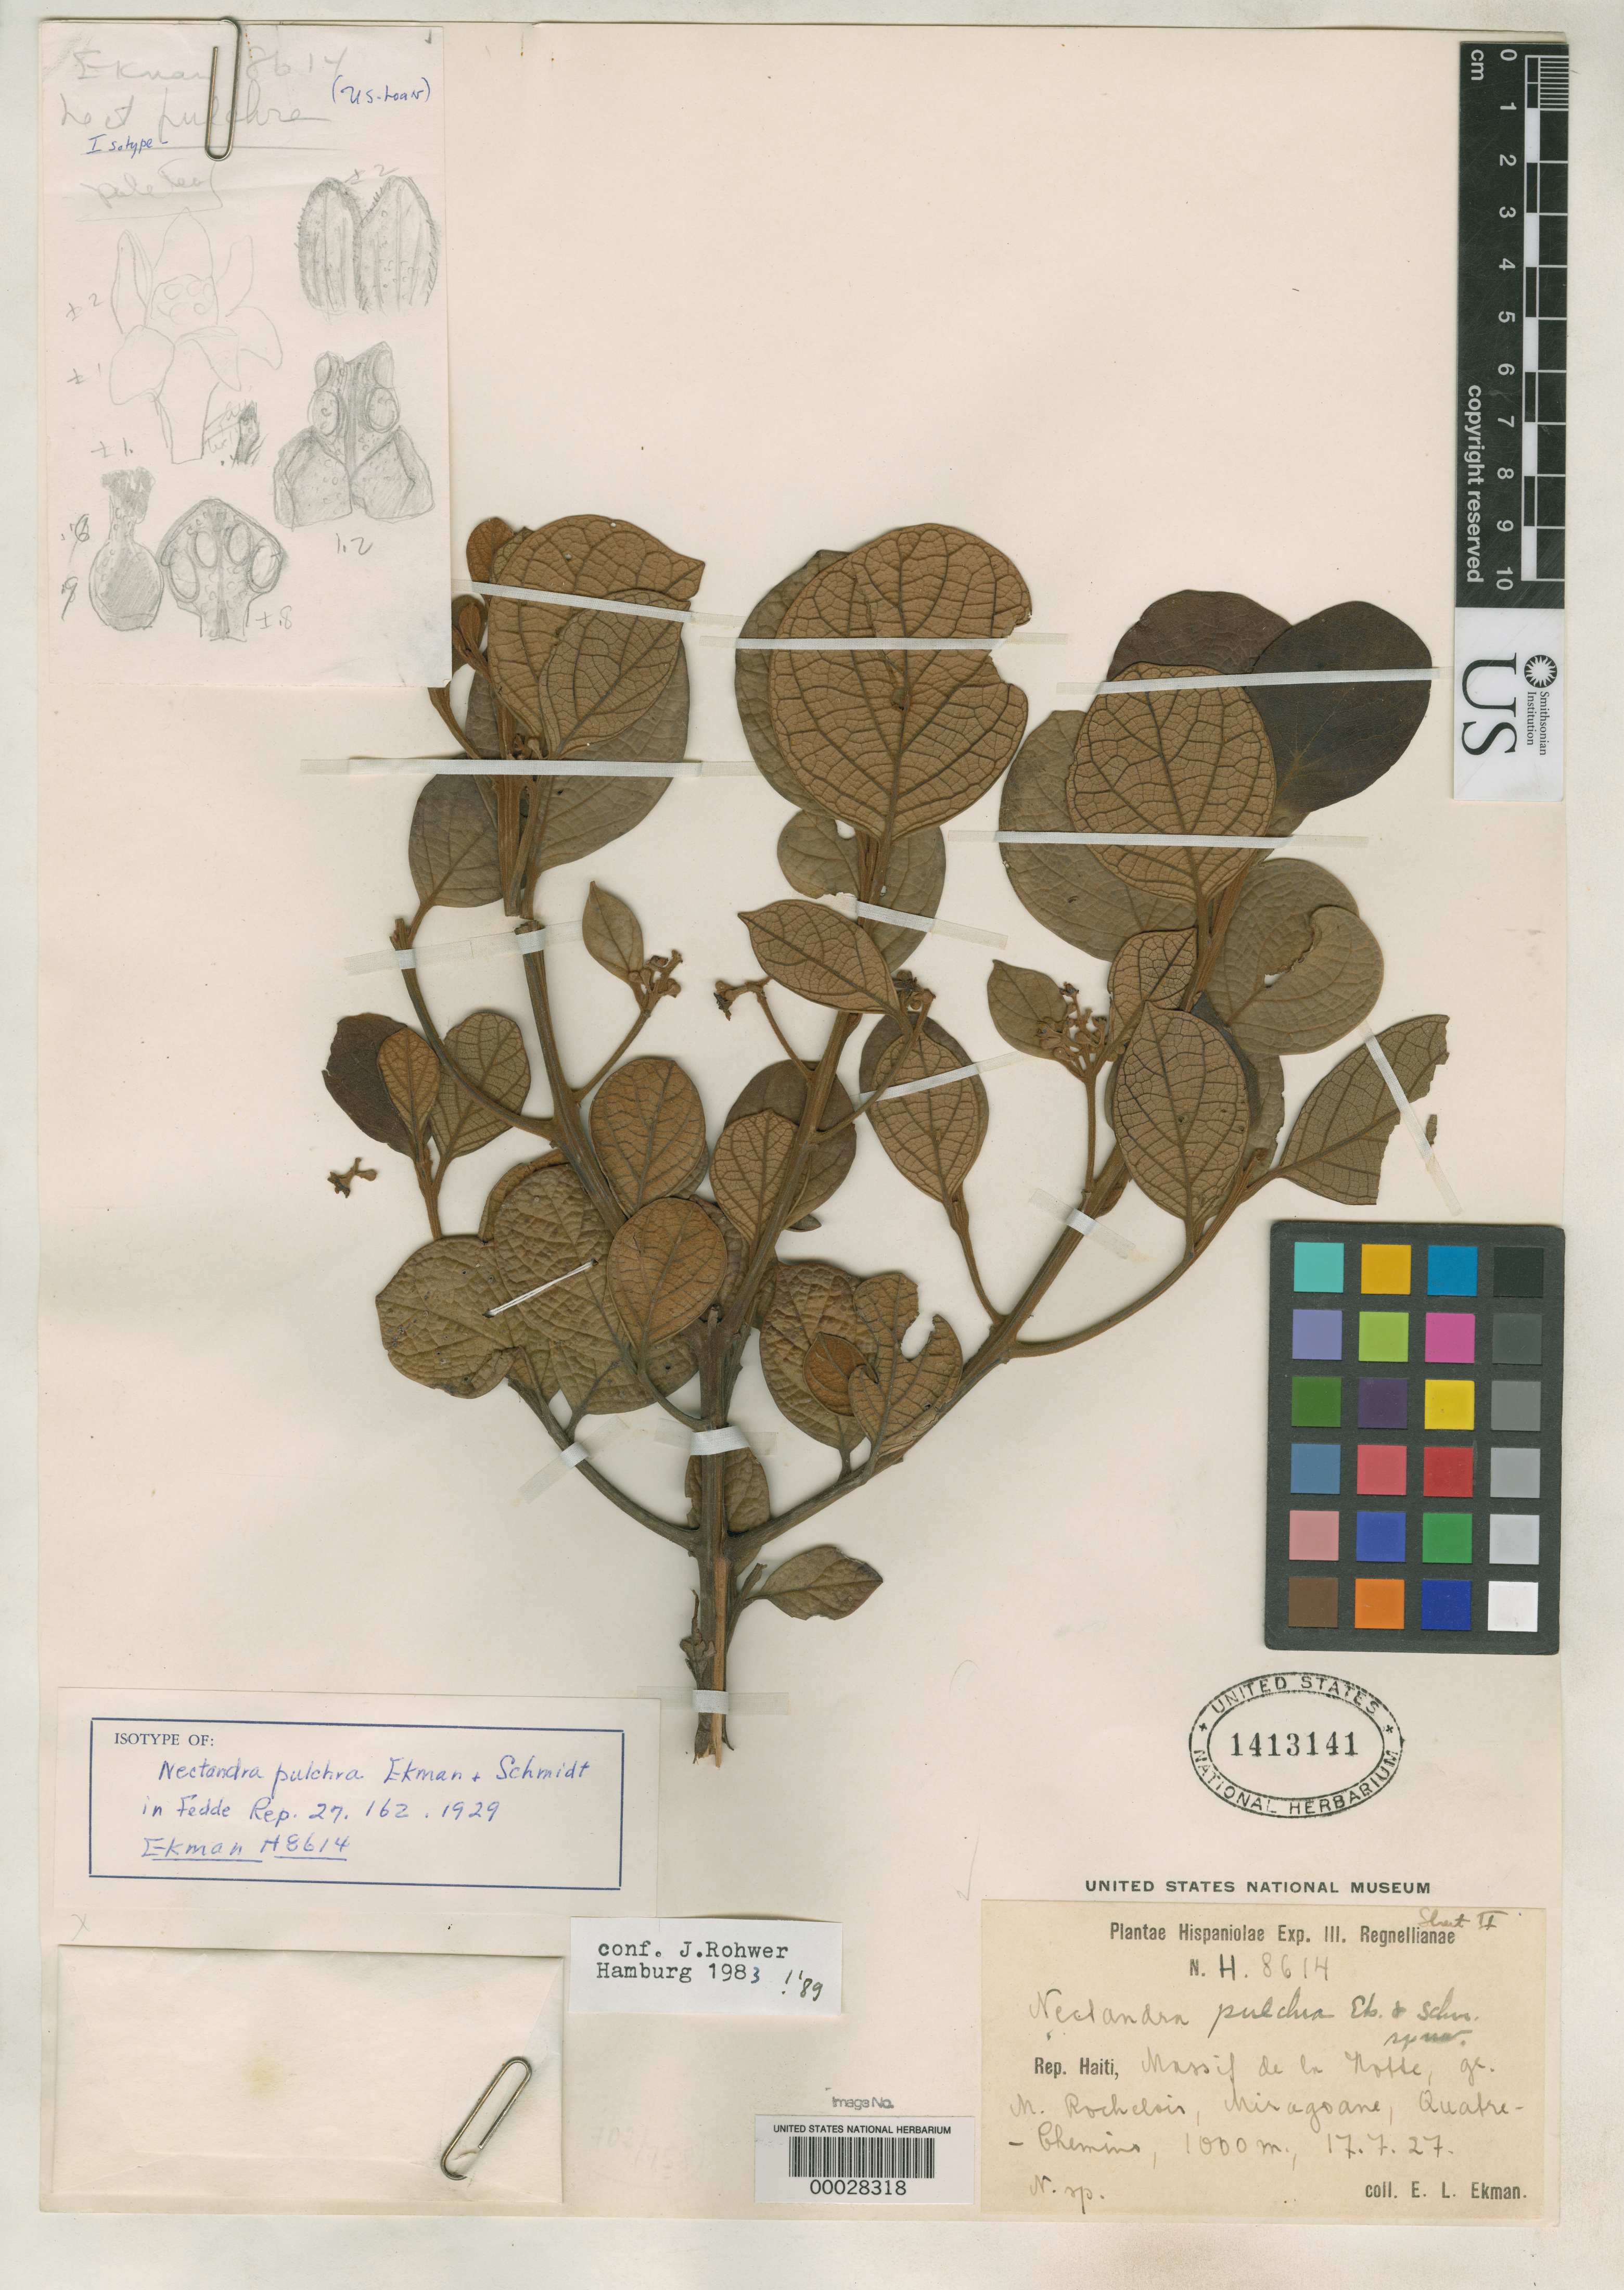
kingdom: Plantae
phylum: Tracheophyta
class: Magnoliopsida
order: Laurales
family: Lauraceae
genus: Nectandra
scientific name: Nectandra pulchra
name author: Ekman & O.C. Schmidt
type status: Isotype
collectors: E. L. Ekman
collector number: H 8614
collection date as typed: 17 Jul 1927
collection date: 1927-07-17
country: Haiti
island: Hispaniola Island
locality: Massif de La Hotte, m. Rochelois Miragoane, Quatre Chemins.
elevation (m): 1000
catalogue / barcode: US 1413141